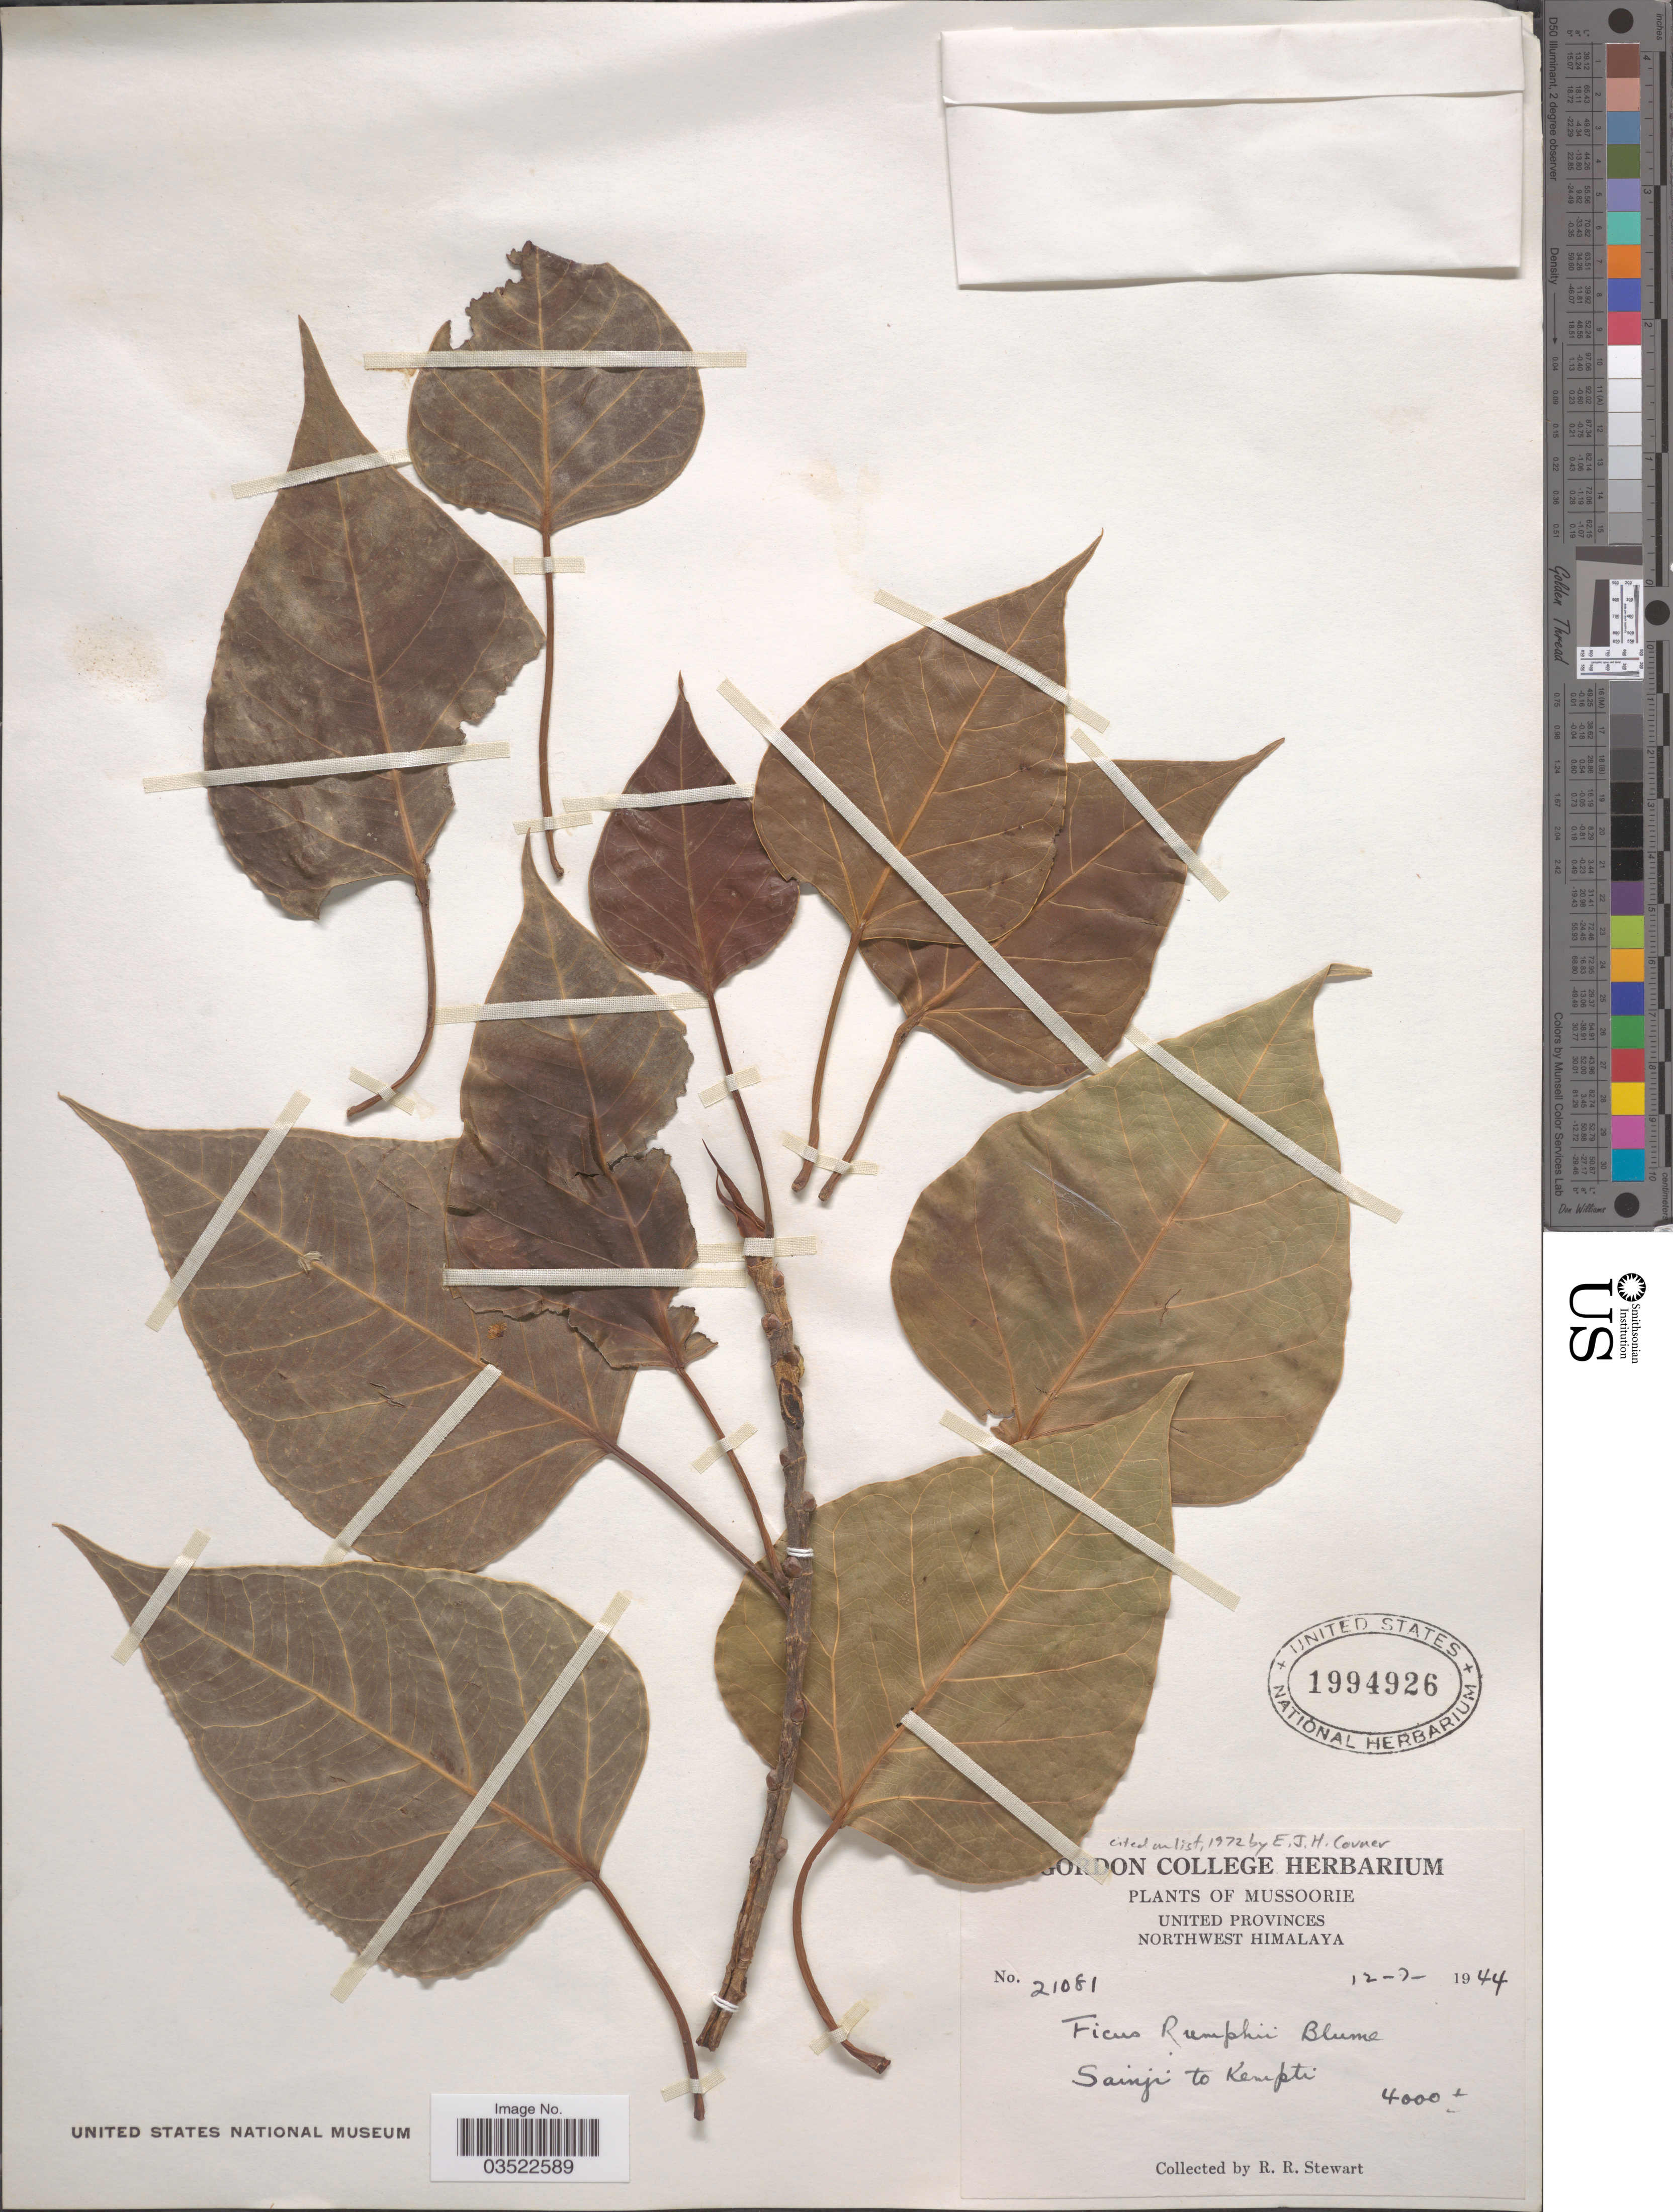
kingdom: Plantae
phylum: Tracheophyta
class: Magnoliopsida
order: Rosales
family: Moraceae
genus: Ficus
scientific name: Ficus rumphii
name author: Blume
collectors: R. Stewart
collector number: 21081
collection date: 1944-07-12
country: India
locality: Mussoorie. United Provinces. Northwest Himalaya. Sainji to Kempti.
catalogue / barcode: US 1994926